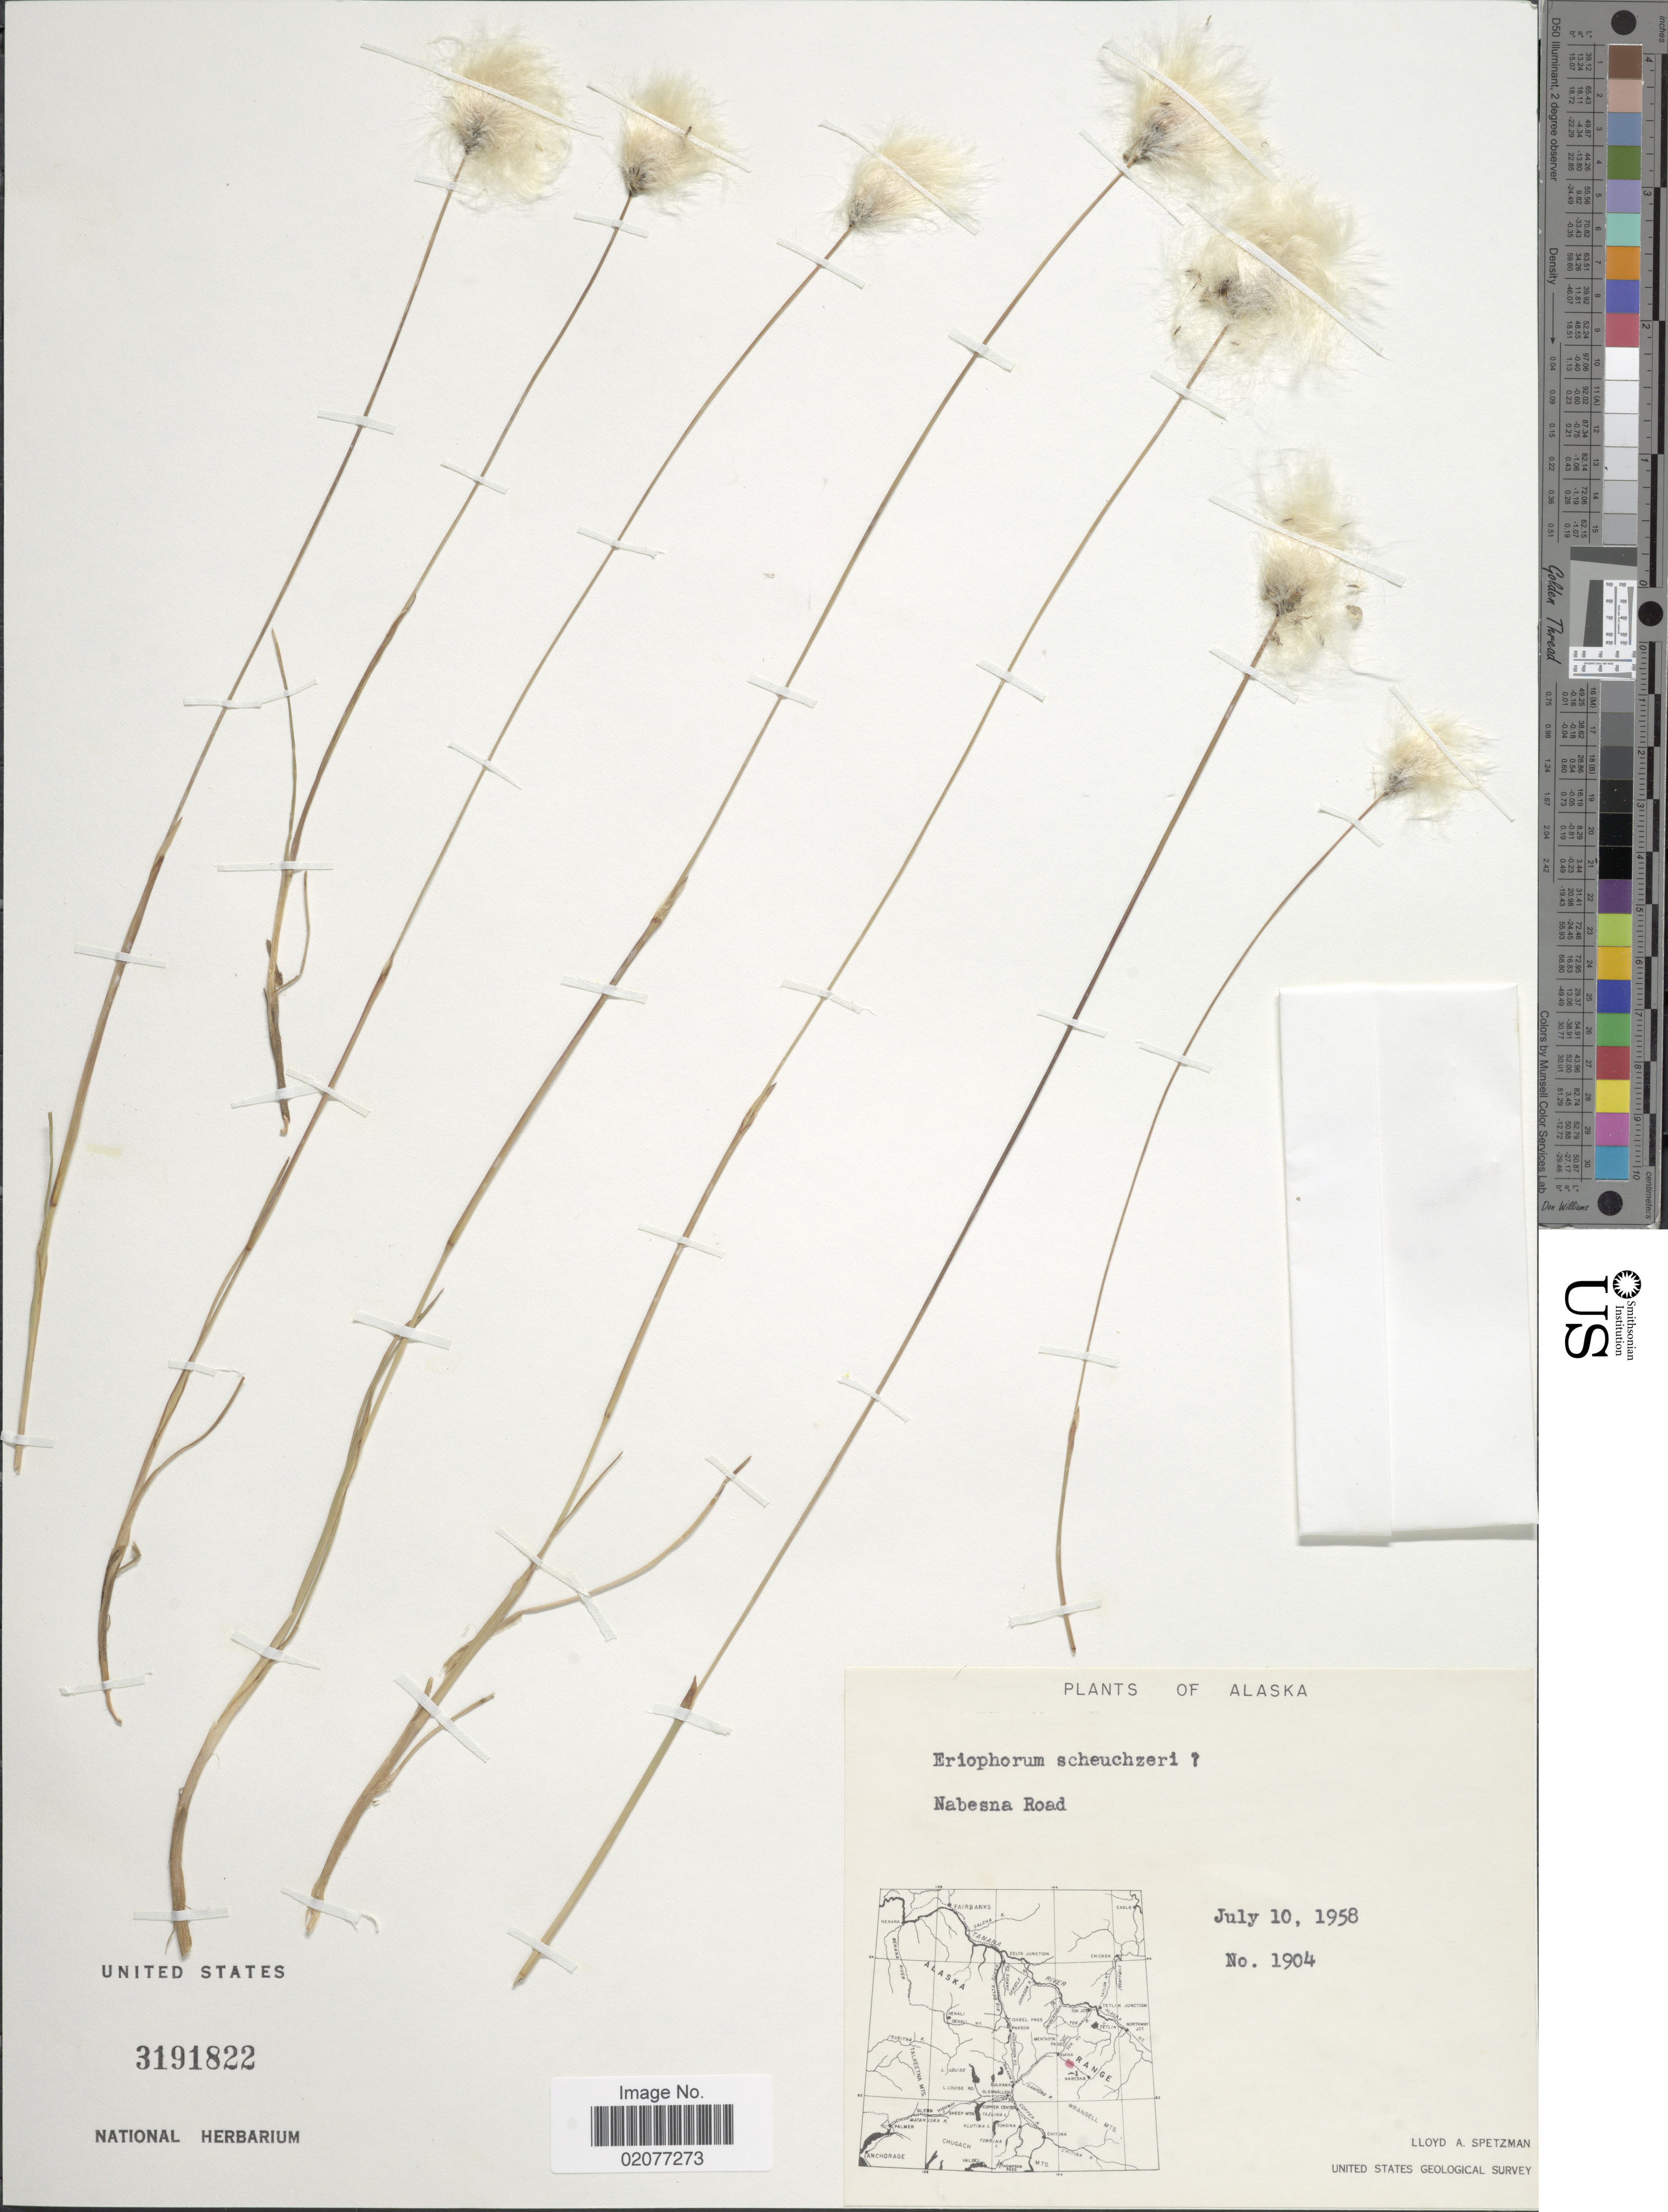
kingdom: Plantae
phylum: Tracheophyta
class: Liliopsida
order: Poales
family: Cyperaceae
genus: Eriophorum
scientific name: Eriophorum scheuchzeri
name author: Hoppe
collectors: L. Spetzman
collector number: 1904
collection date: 1958-07-10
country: United States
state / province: Alaska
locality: Nabesna Road.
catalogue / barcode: US 3191822